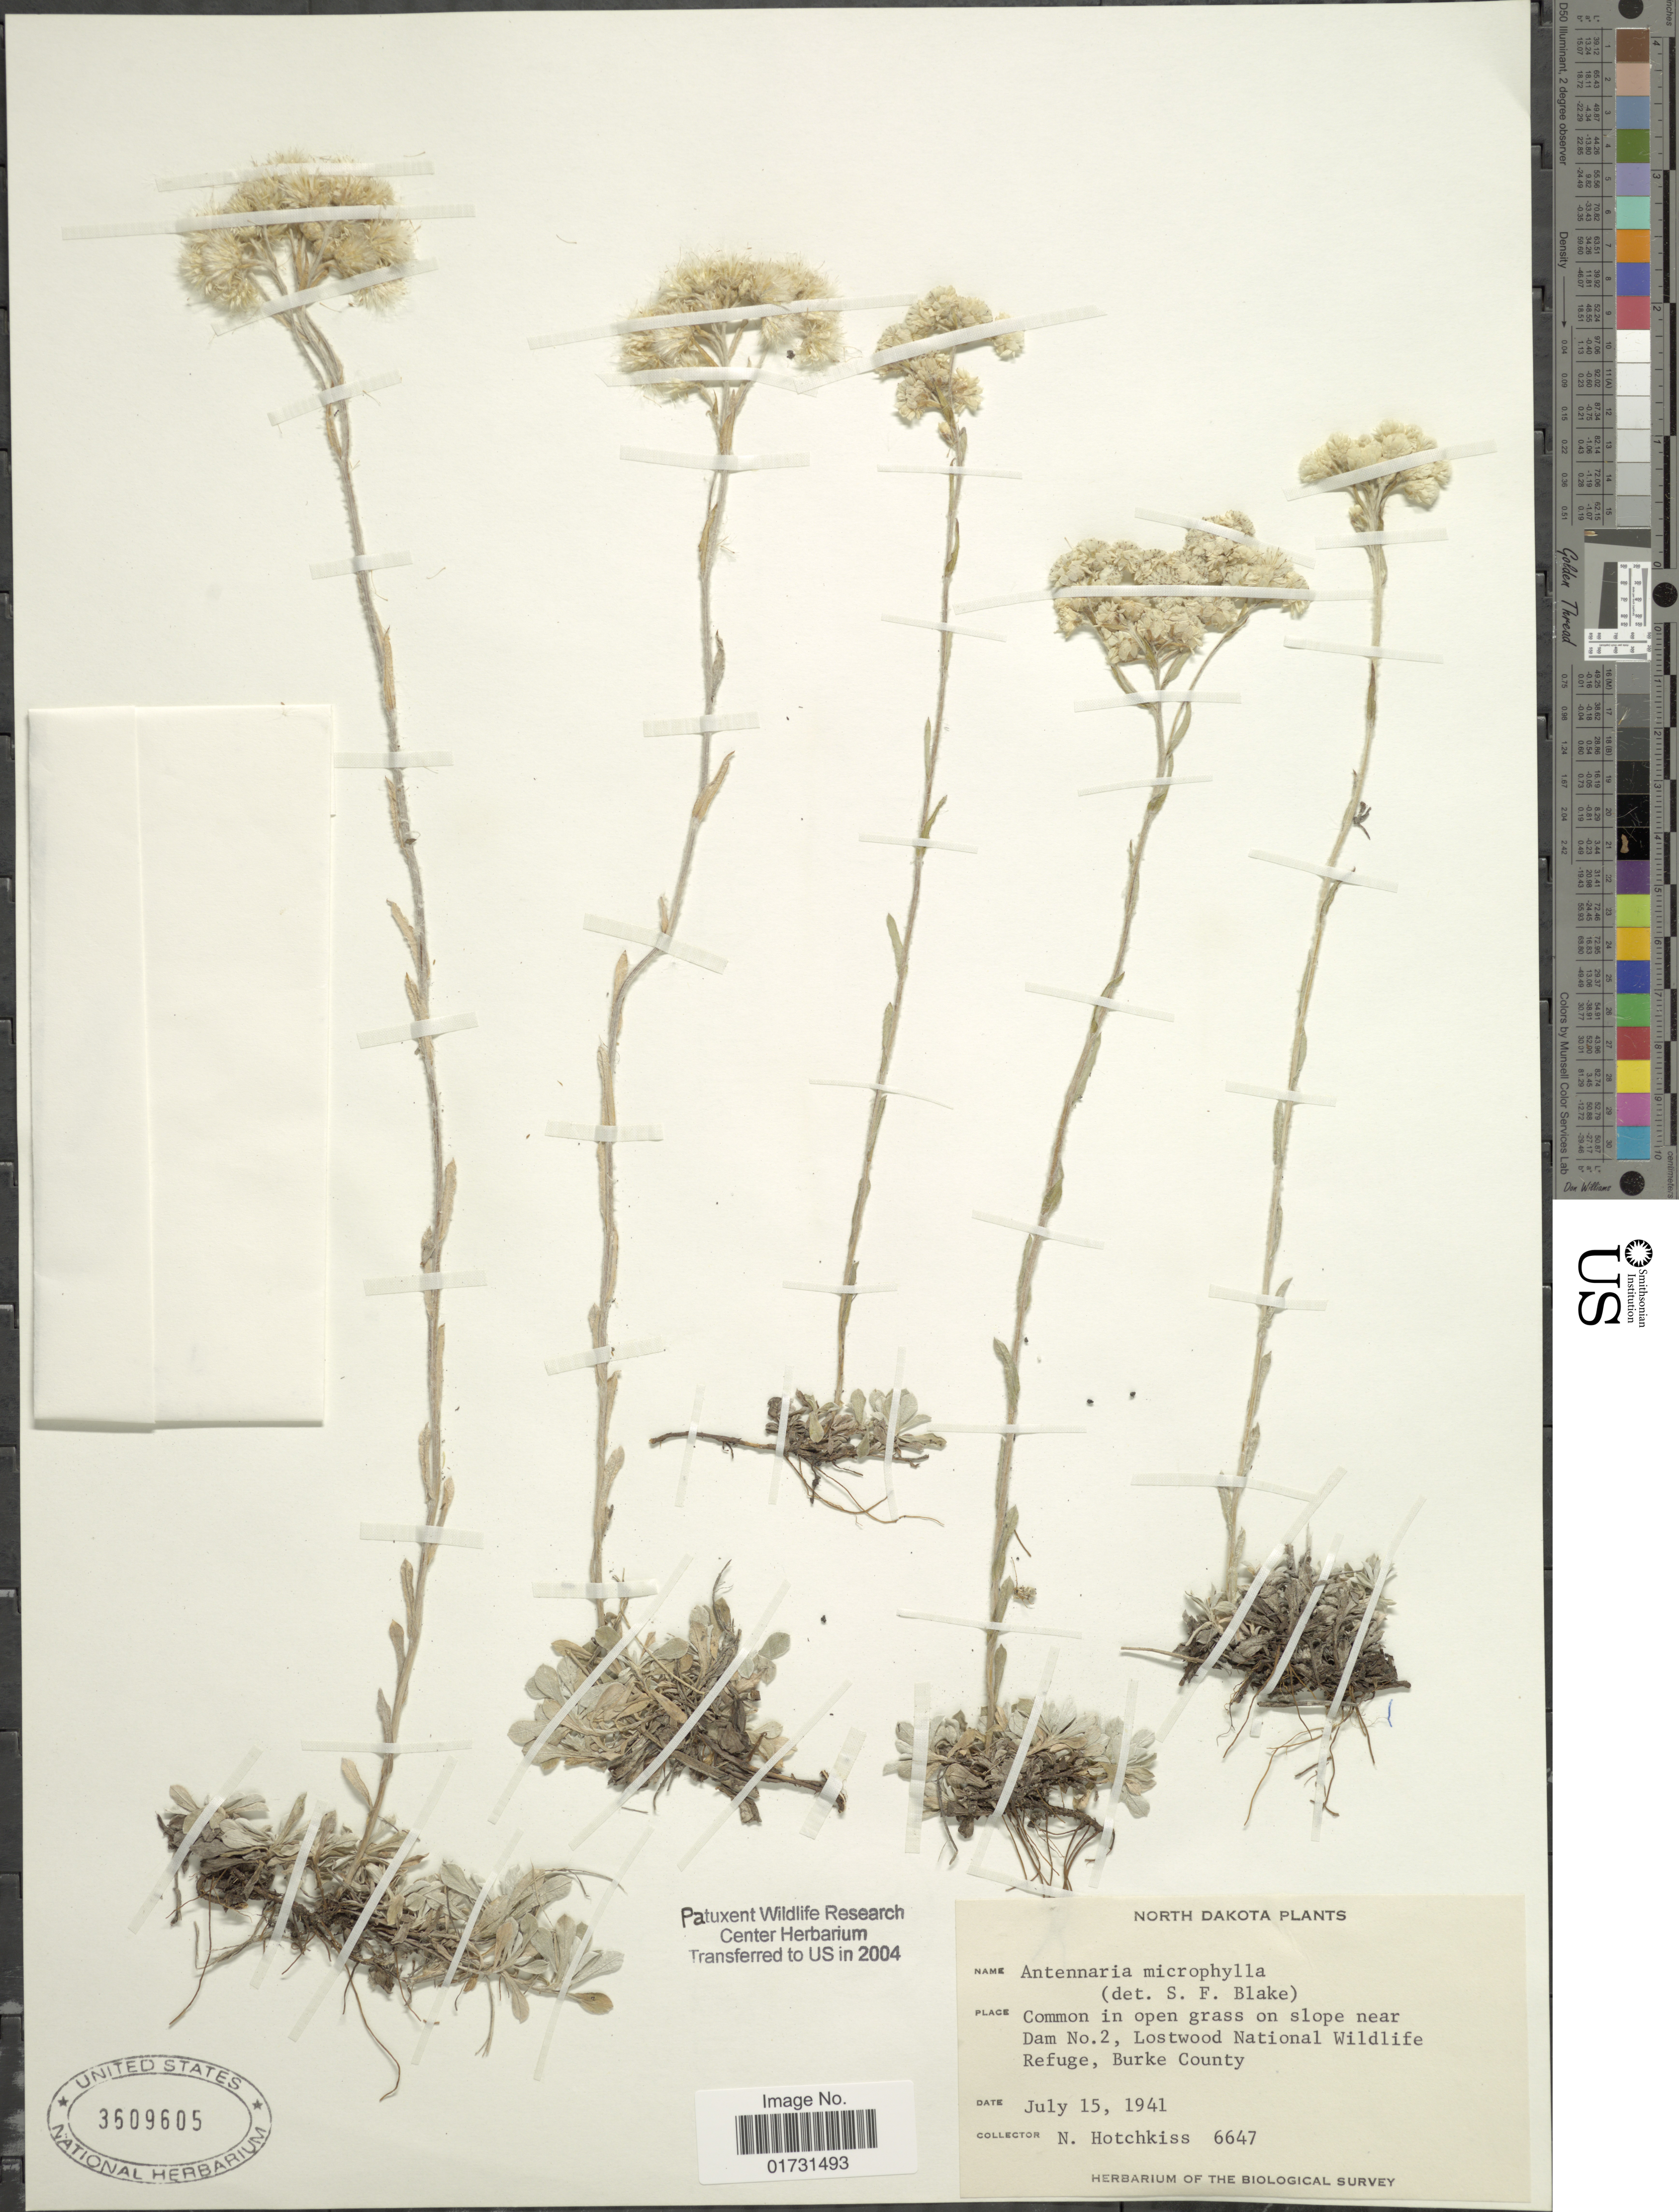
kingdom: Plantae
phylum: Tracheophyta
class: Magnoliopsida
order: Asterales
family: Asteraceae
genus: Antennaria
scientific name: Antennaria microphylla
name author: Rydb.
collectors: N. Hotchkiss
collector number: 6647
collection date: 1941-07-15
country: United States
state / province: North Dakota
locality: Near Dam No. 2, Lostwood National Wildlife Refuge, Burke County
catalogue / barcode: US 3609605